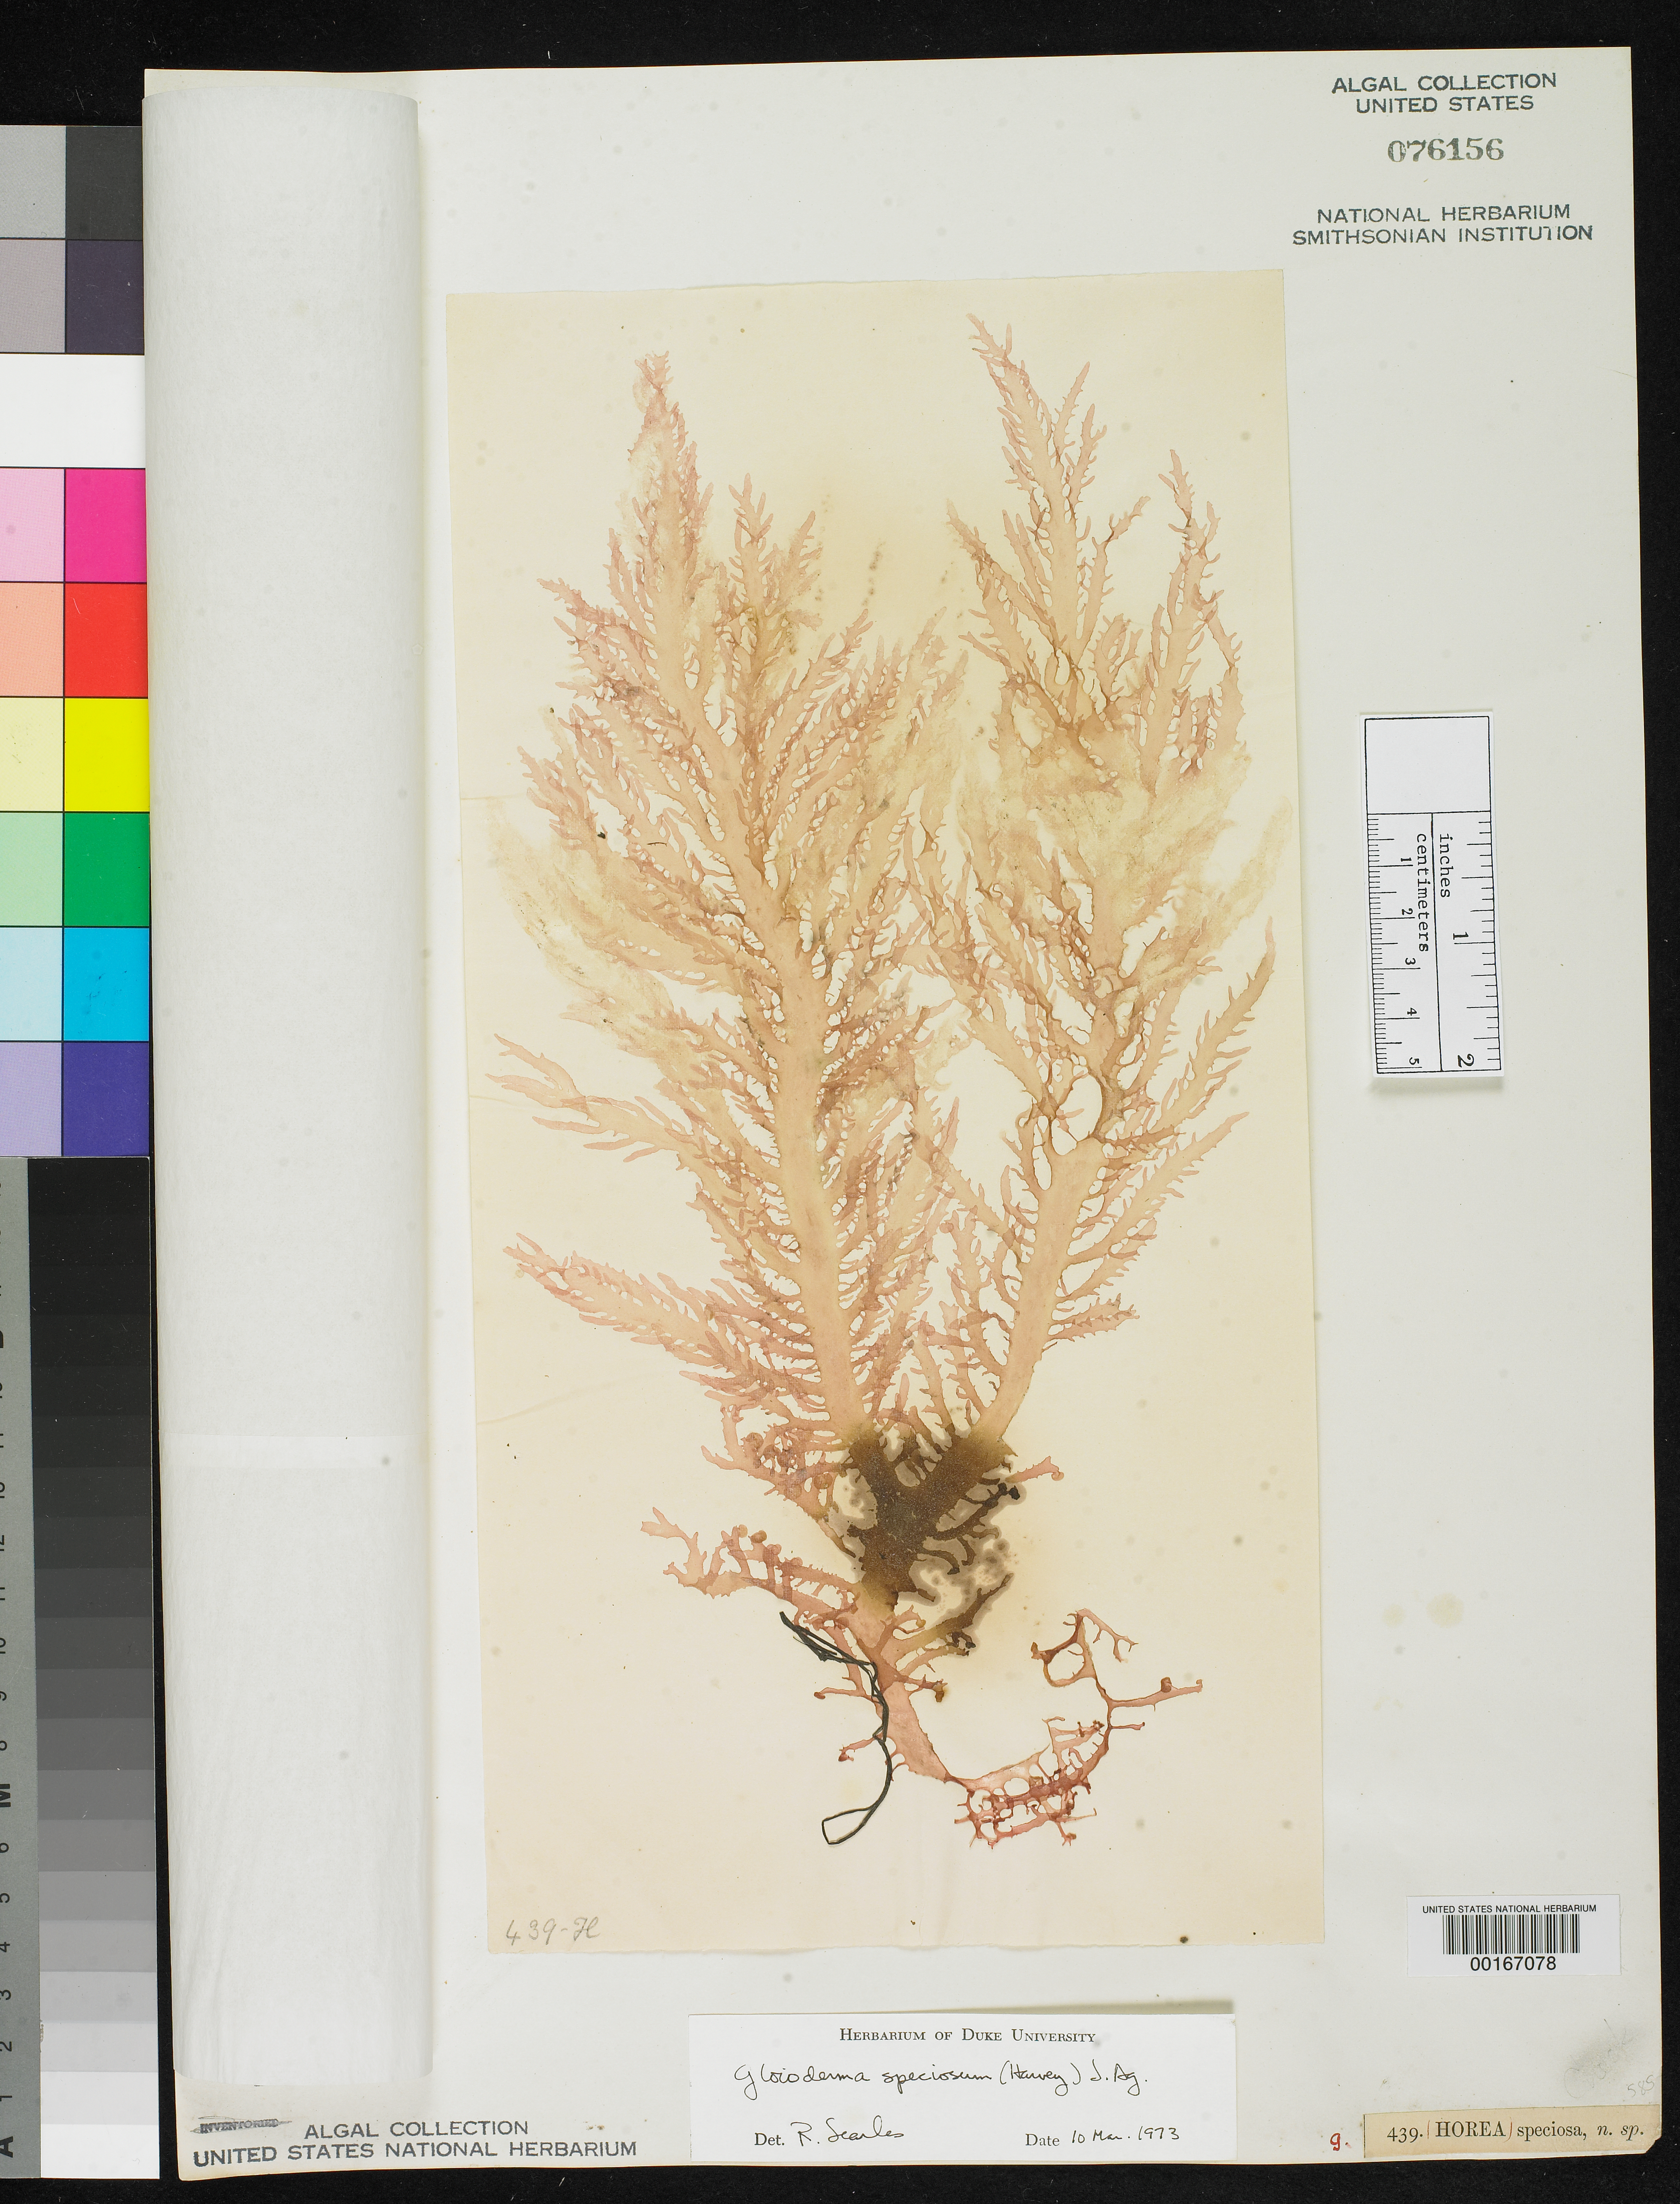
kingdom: Plantae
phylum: Rhodophyta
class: Florideophyceae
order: Rhodymeniales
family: Hymenocladiaceae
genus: Horea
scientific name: Horea speciosa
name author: Harv. in Hook. f.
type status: Isotype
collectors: W. Harvey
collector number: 439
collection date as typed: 1854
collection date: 1854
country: Australia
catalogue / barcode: US 76156